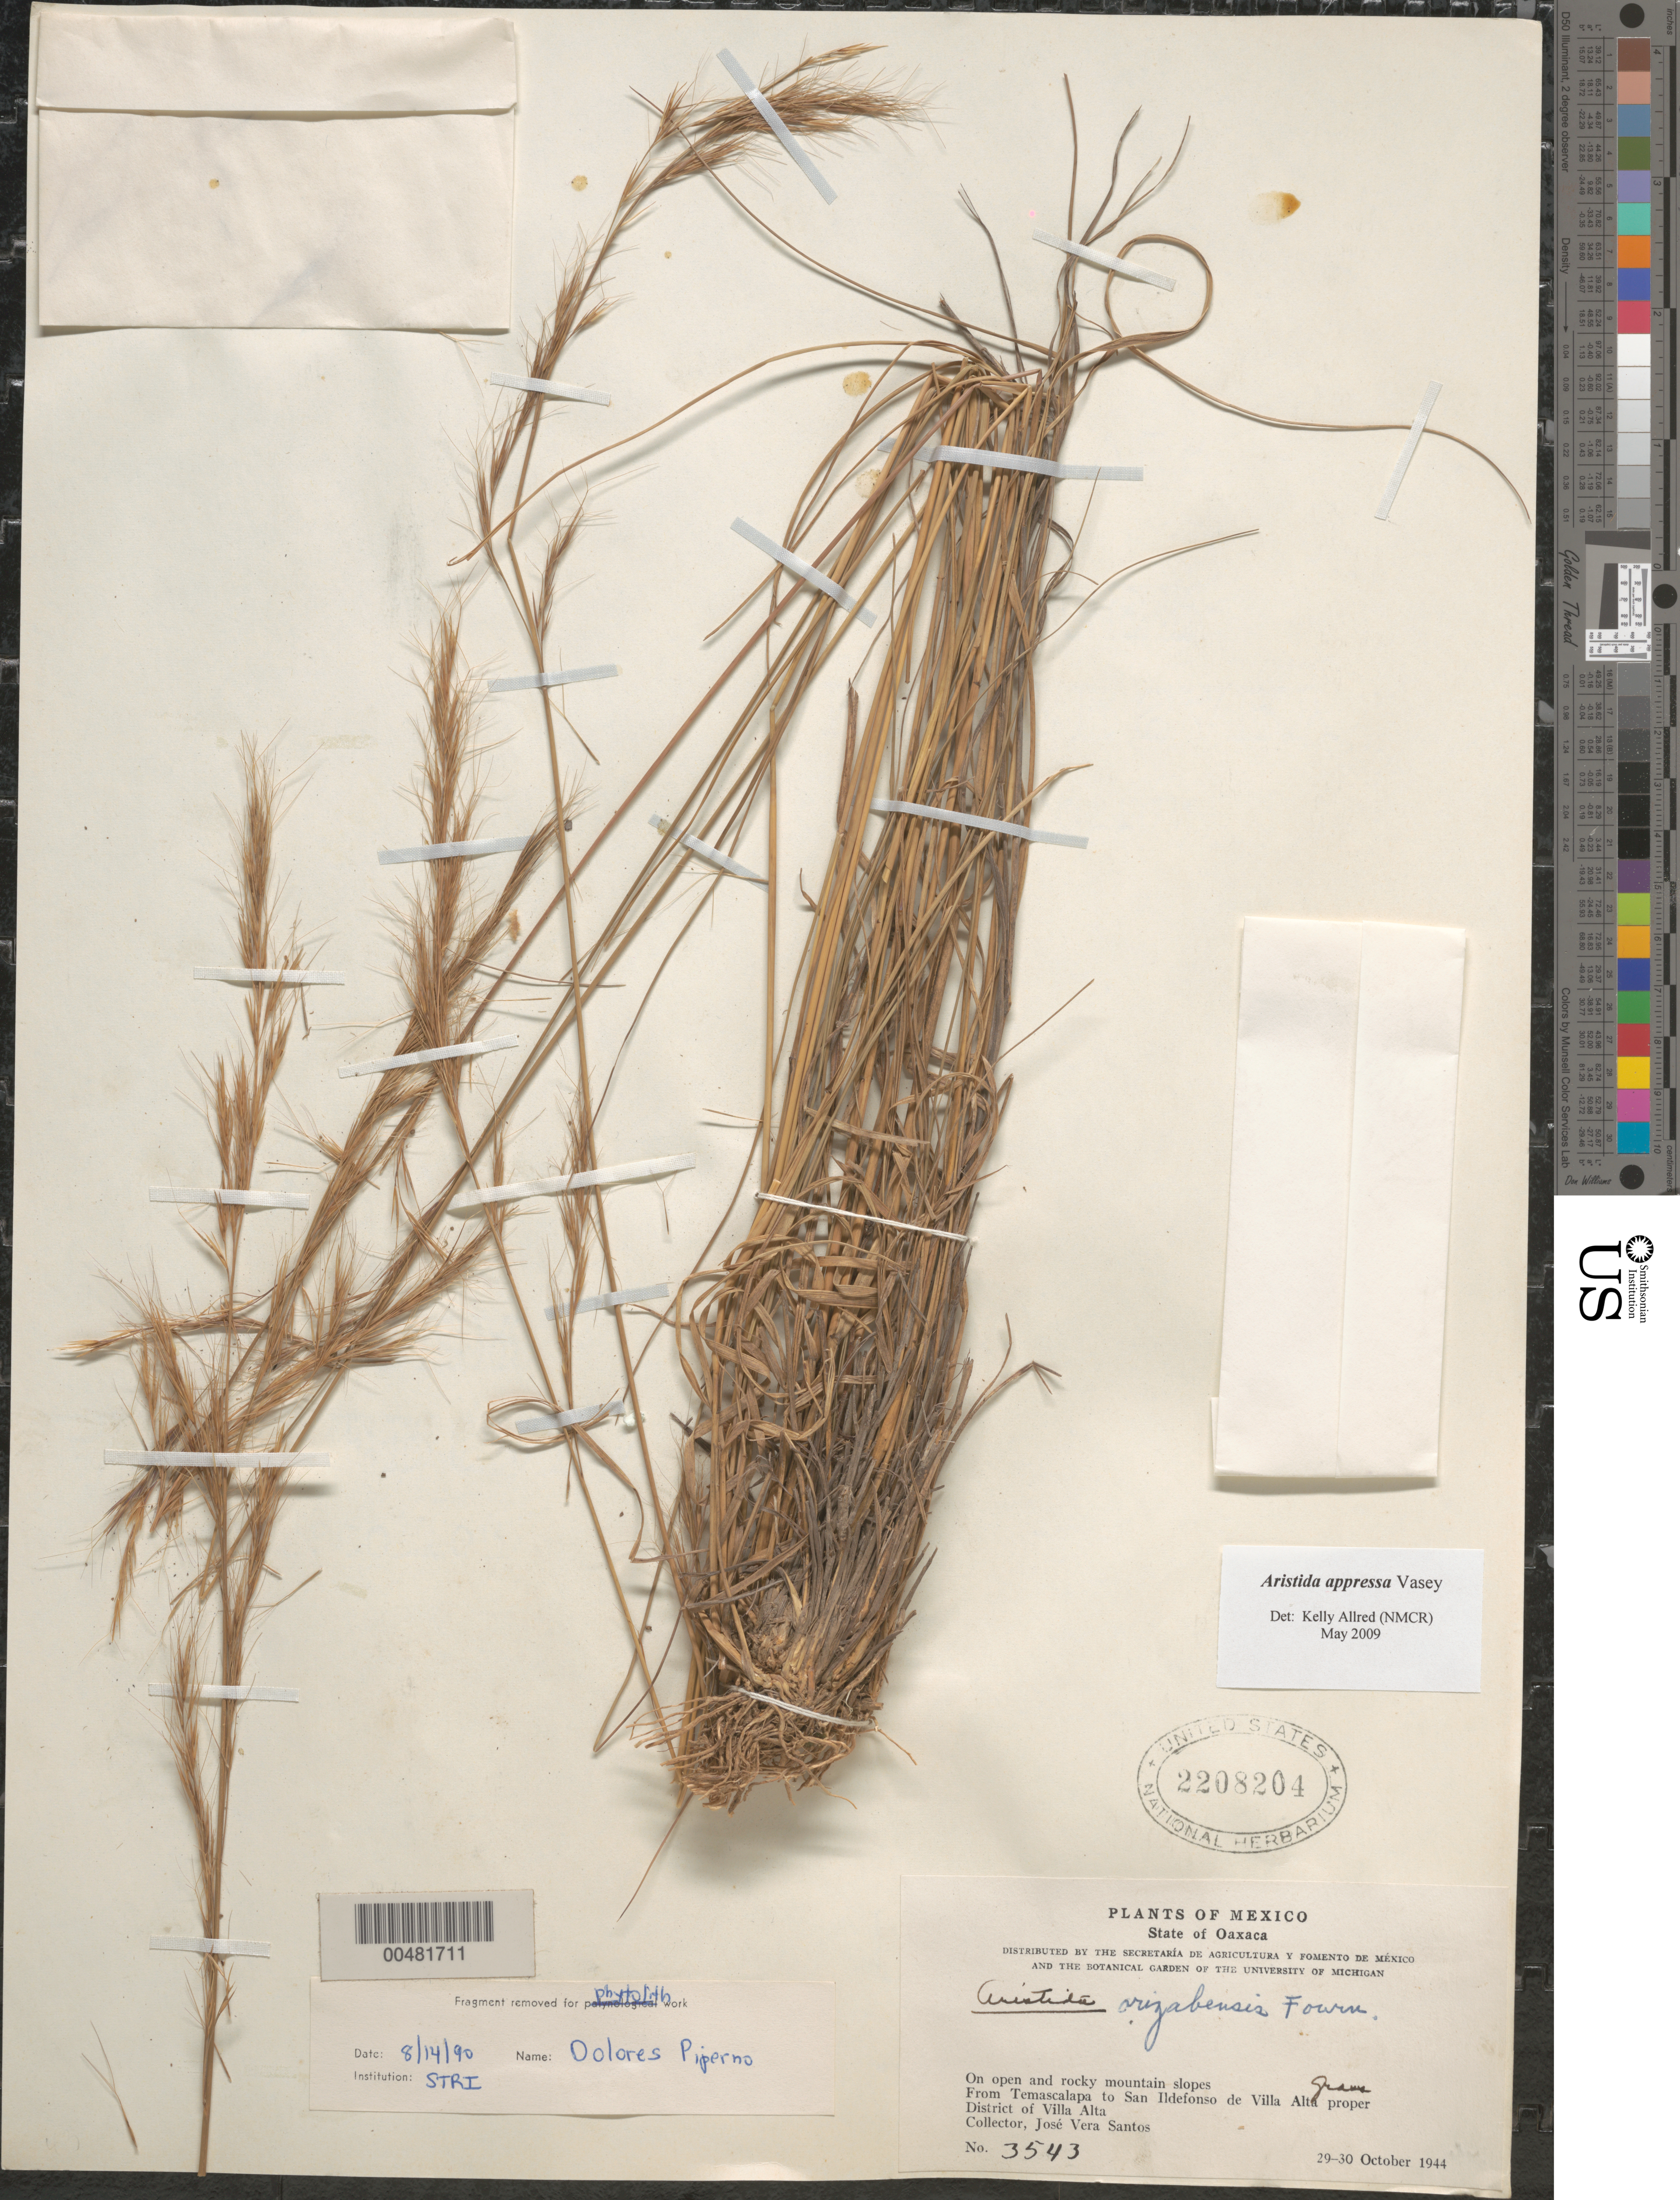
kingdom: Plantae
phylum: Tracheophyta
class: Liliopsida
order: Poales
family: Poaceae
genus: Aristida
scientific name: Aristida appressa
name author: Vasey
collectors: J. V. Santos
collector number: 3543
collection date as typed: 29 Oct 1944 to 30 Oct 1944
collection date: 1944-10-29/1944-10-30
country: Mexico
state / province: Oaxaca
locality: From Temascalapa to San Ildefonso de Villa Alta proper, Dist of Villa Alta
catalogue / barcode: US 2208204